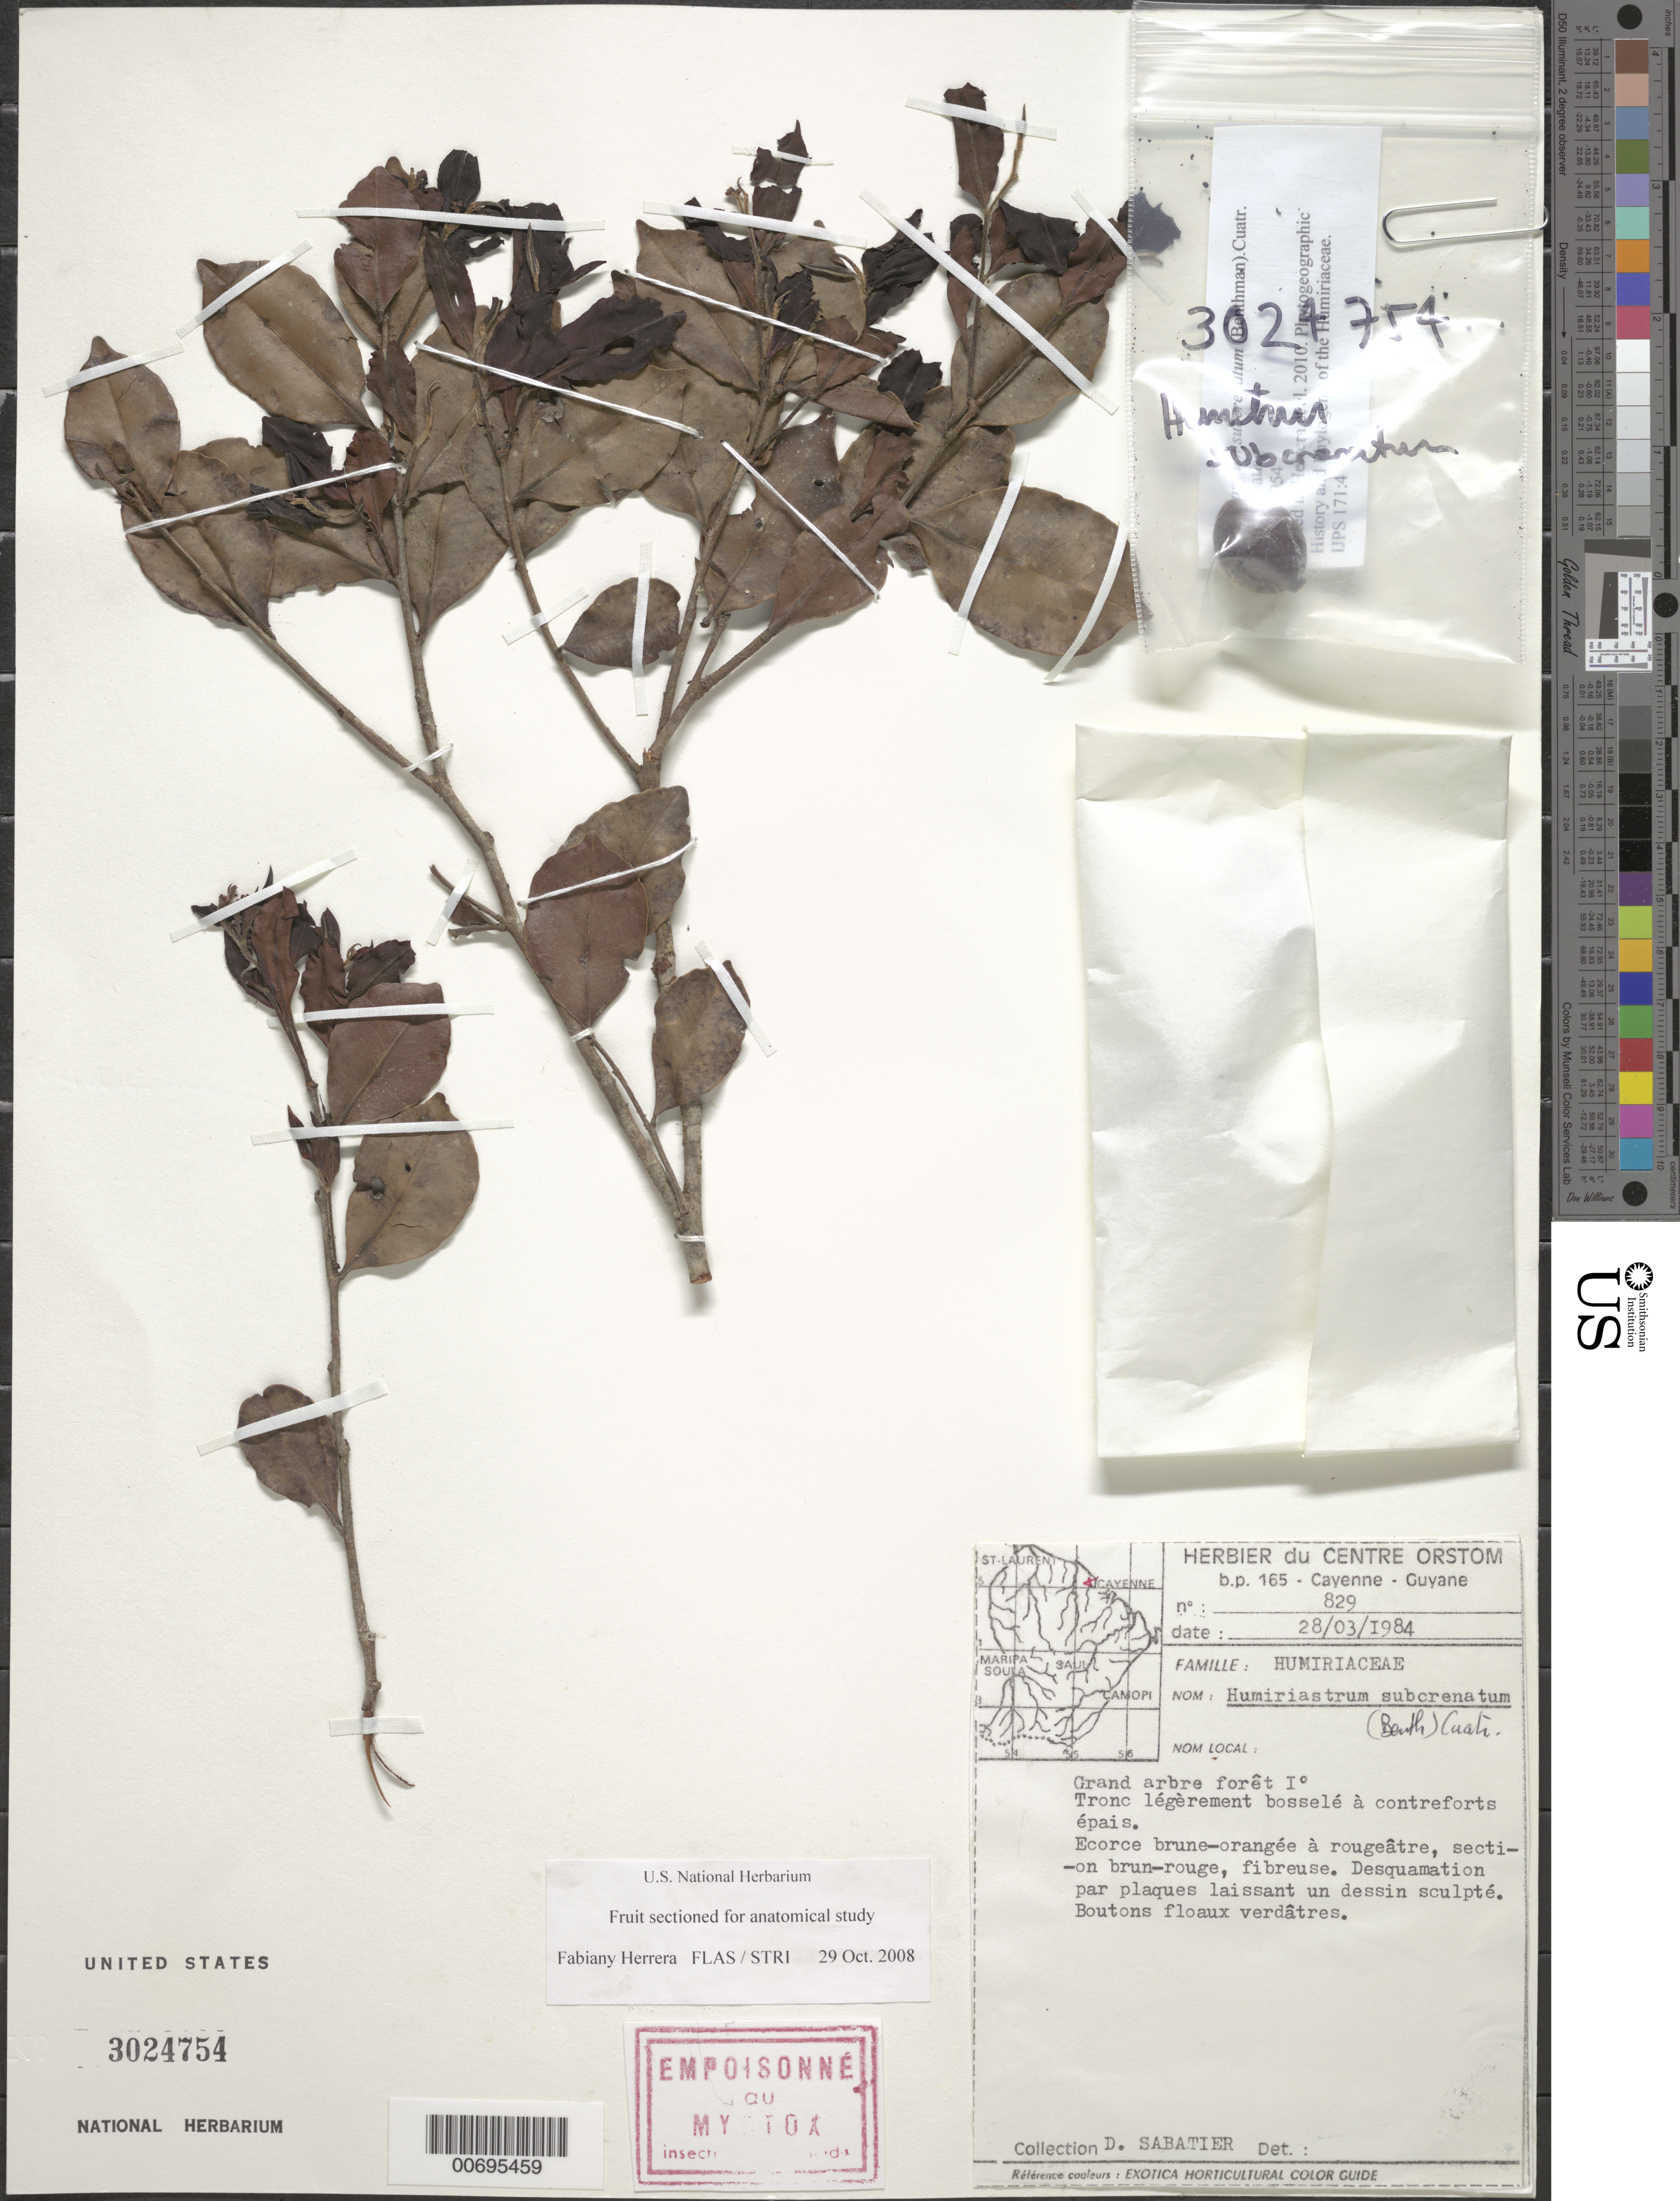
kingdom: Plantae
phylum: Tracheophyta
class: Magnoliopsida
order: Malpighiales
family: Humiriaceae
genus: Humiriastrum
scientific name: Humiriastrum subcrenatum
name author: (Benth.) Cuatrec.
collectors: D. Sabatier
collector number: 829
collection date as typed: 28-Mar-84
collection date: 1984-03-28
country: French Guiana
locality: Piste de Saint-Élie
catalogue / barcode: US 3024754